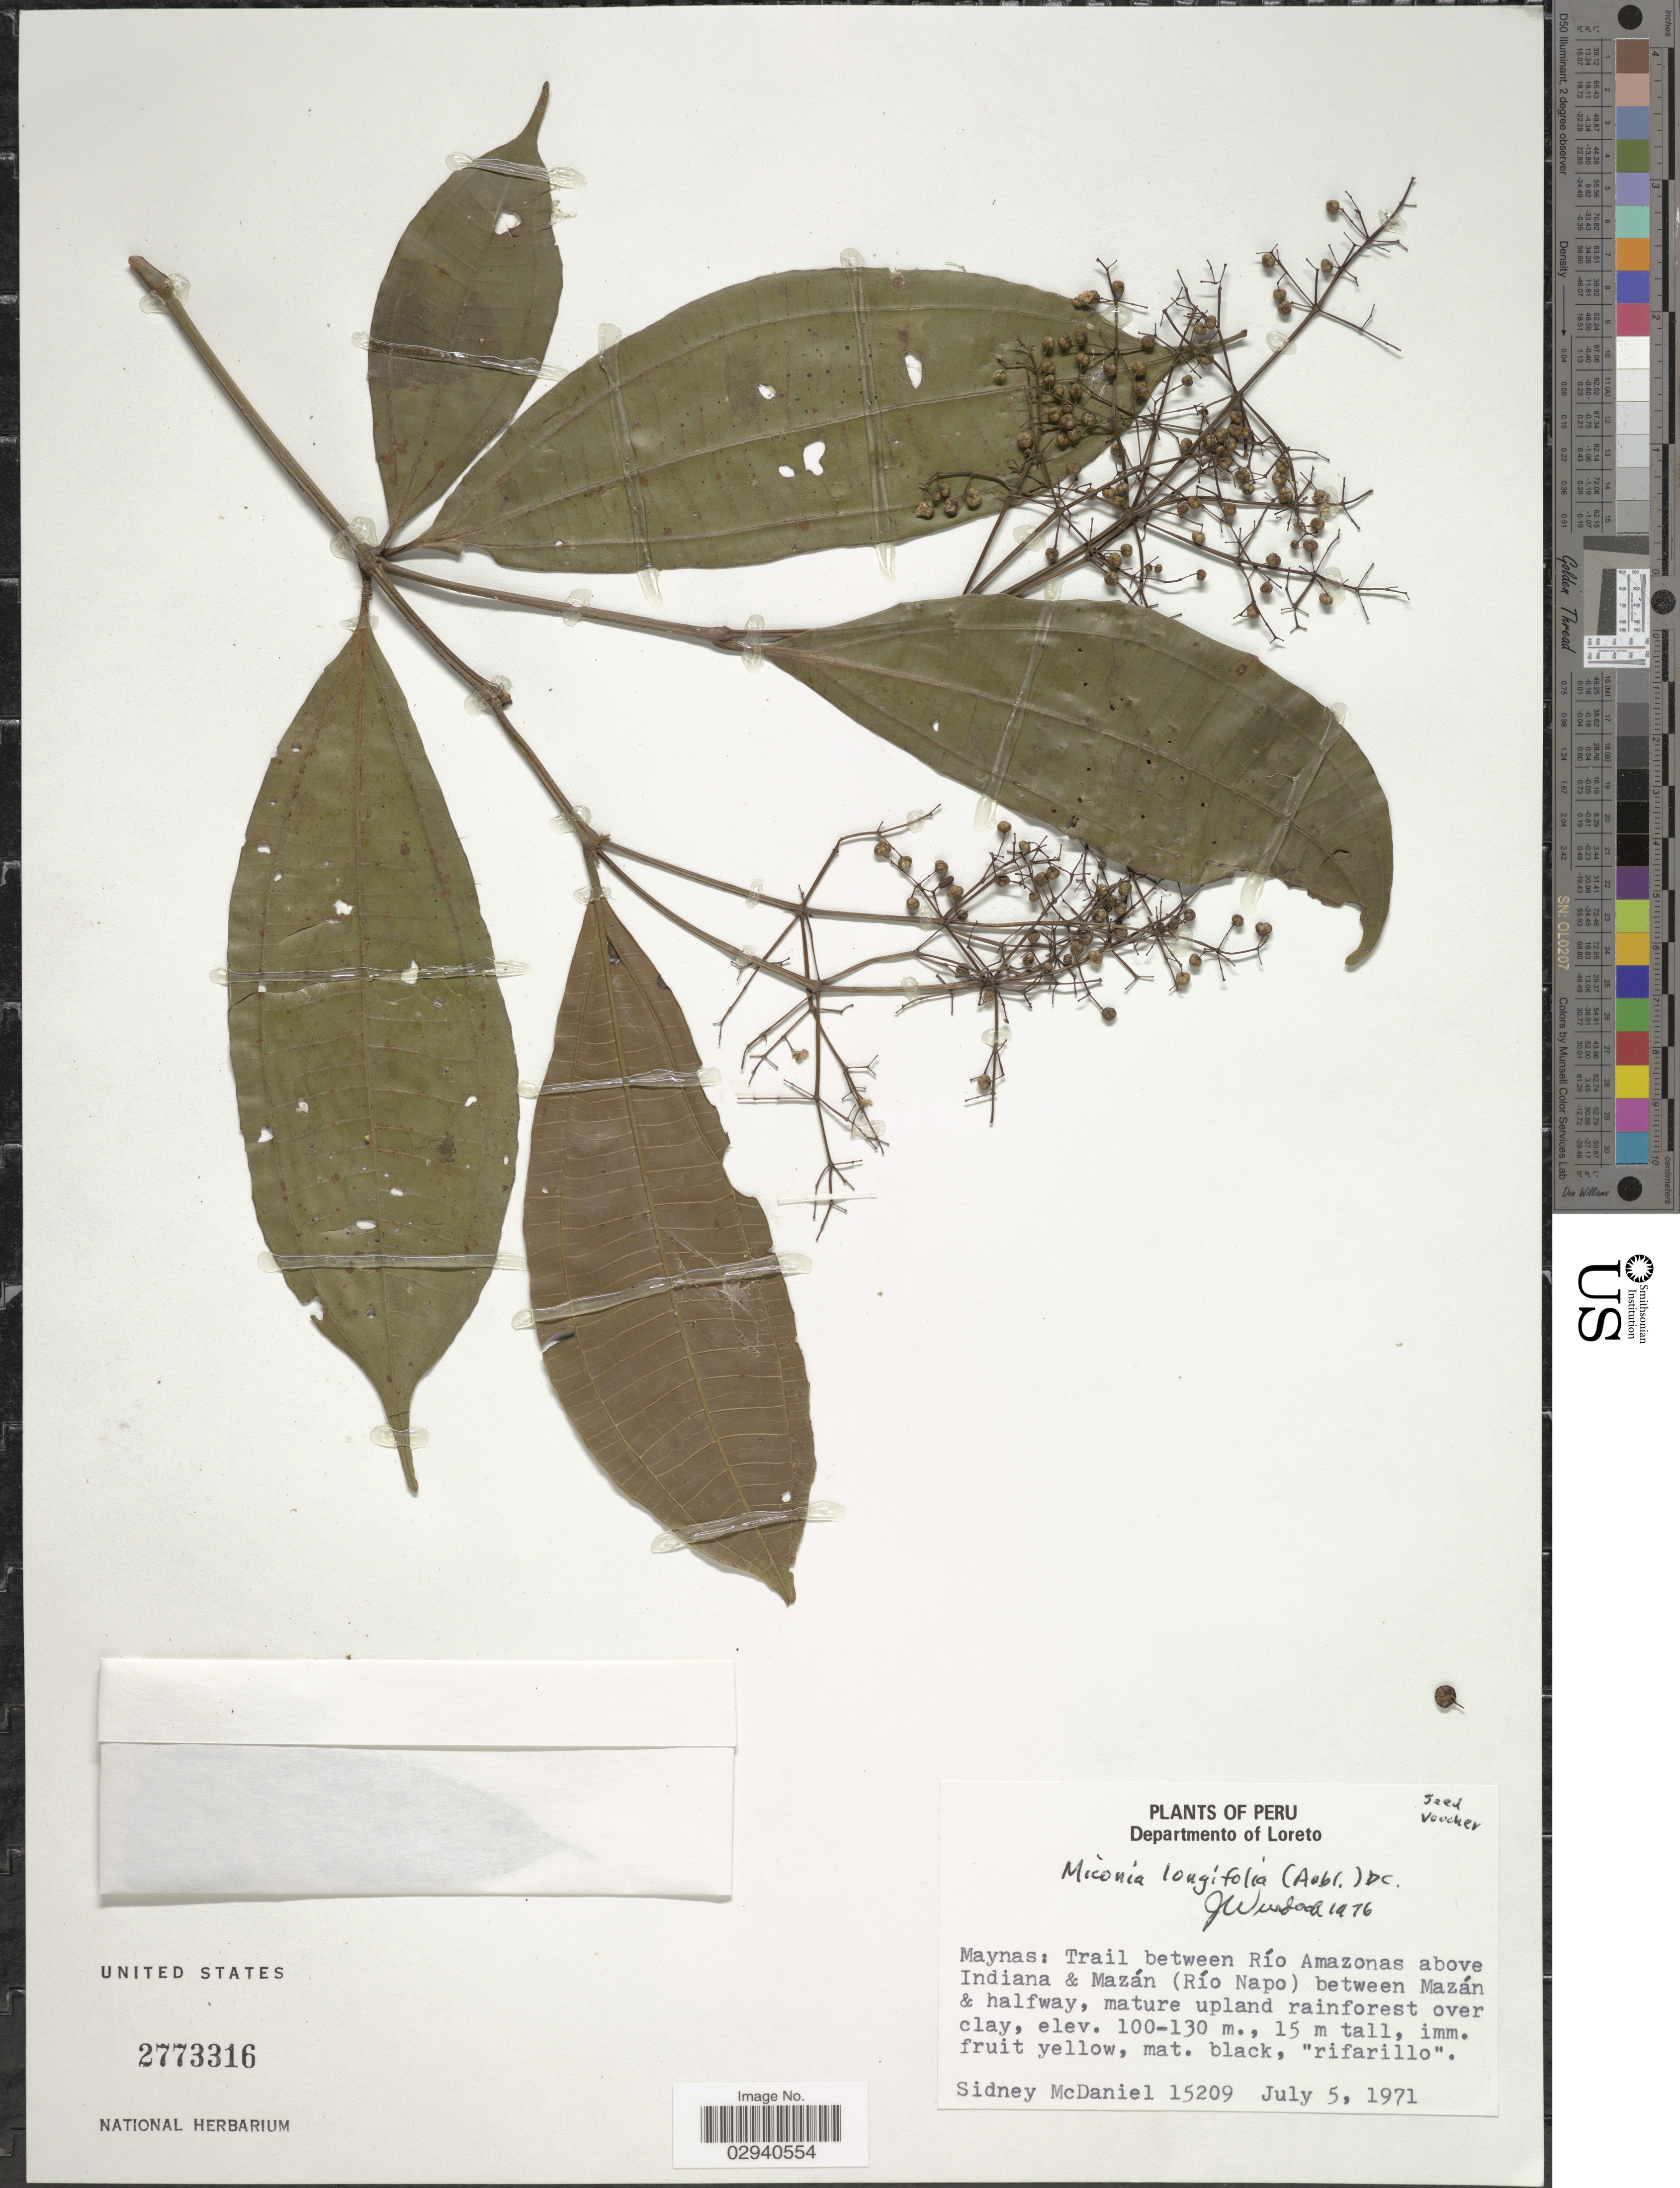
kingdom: Plantae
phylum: Tracheophyta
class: Magnoliopsida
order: Myrtales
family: Melastomataceae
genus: Miconia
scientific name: Miconia longifolia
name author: (Aubl.) DC.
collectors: S. McDaniel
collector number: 15209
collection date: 1971-07-05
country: Peru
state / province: Loreto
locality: Departmento of Loreto. Maynas: Trail between Río Amazonas above Indiana & Mazán (Río Napo) between Mazán & halfway.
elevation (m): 100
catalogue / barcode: US 2773316